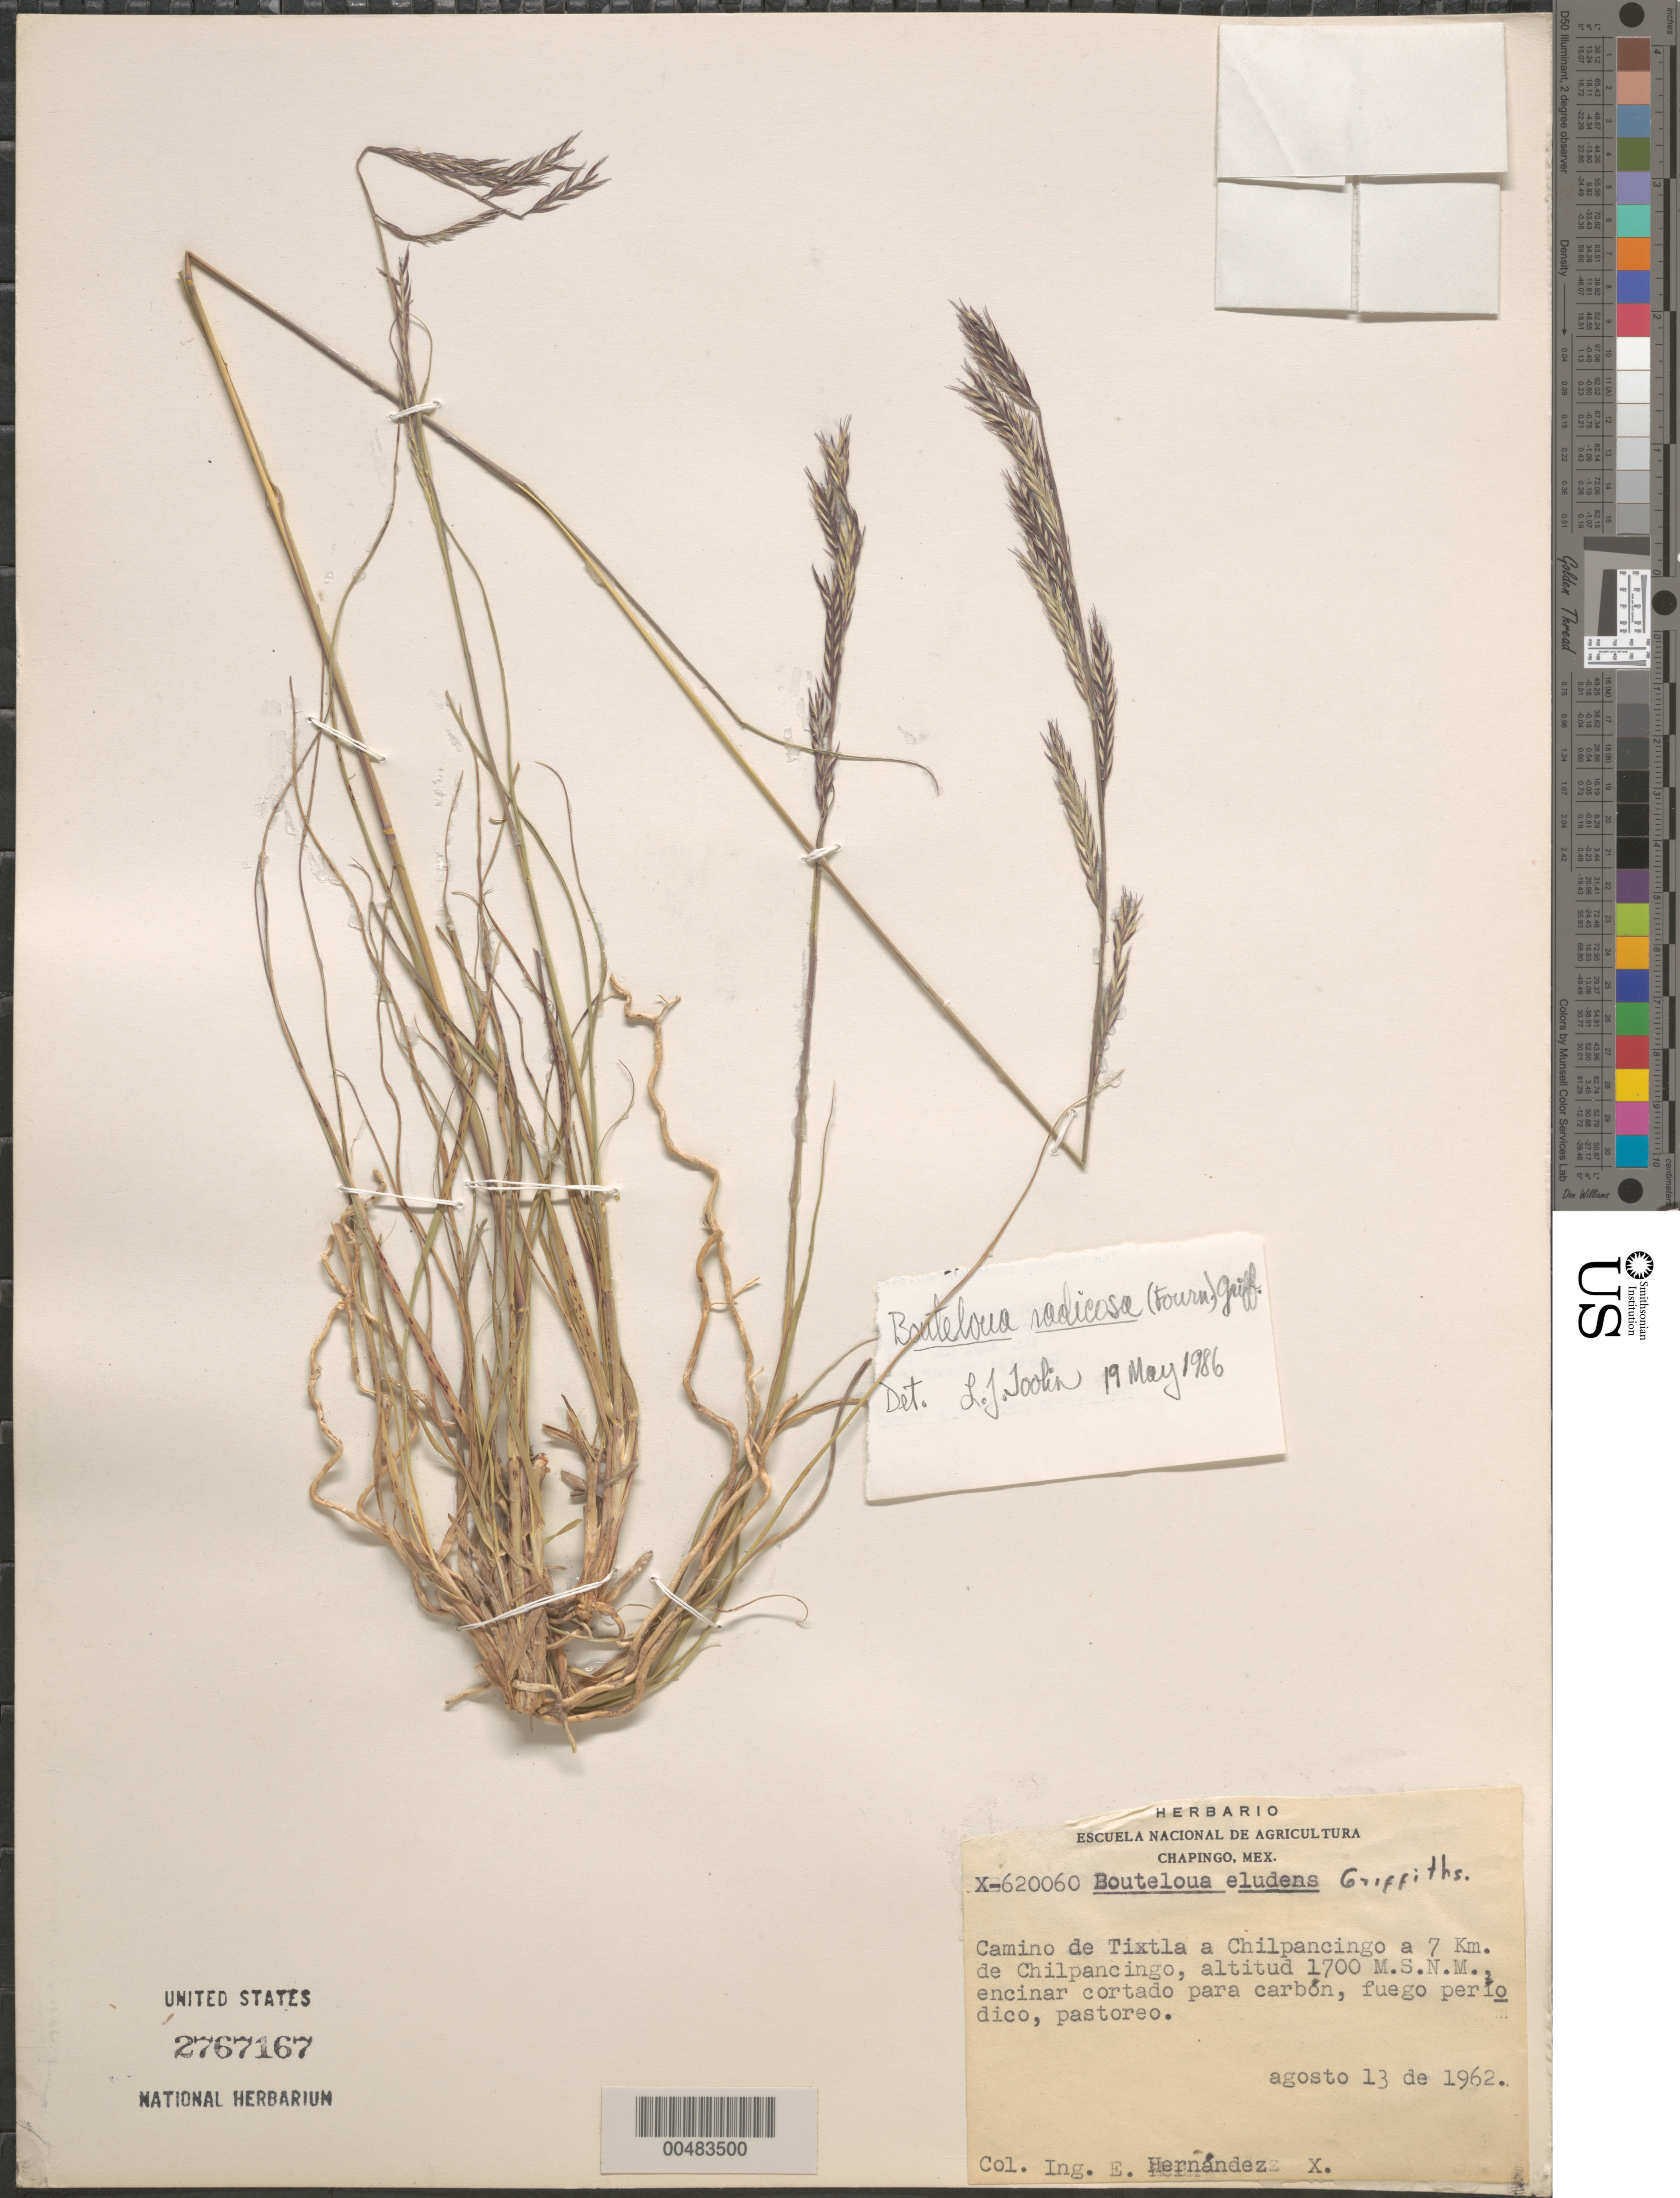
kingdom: Plantae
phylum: Tracheophyta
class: Liliopsida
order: Poales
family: Poaceae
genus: Bouteloua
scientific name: Bouteloua radicosa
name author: (E. Fourn.) Griffiths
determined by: Toolin, L. J.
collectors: E. I. Hernández-X.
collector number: X-620060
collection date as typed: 13 Aug 1962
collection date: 1962-08-13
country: Mexico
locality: Camino de Tixtla a Chilpancingo a 7 km de Chilpancingo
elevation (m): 1700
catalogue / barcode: US 2767167